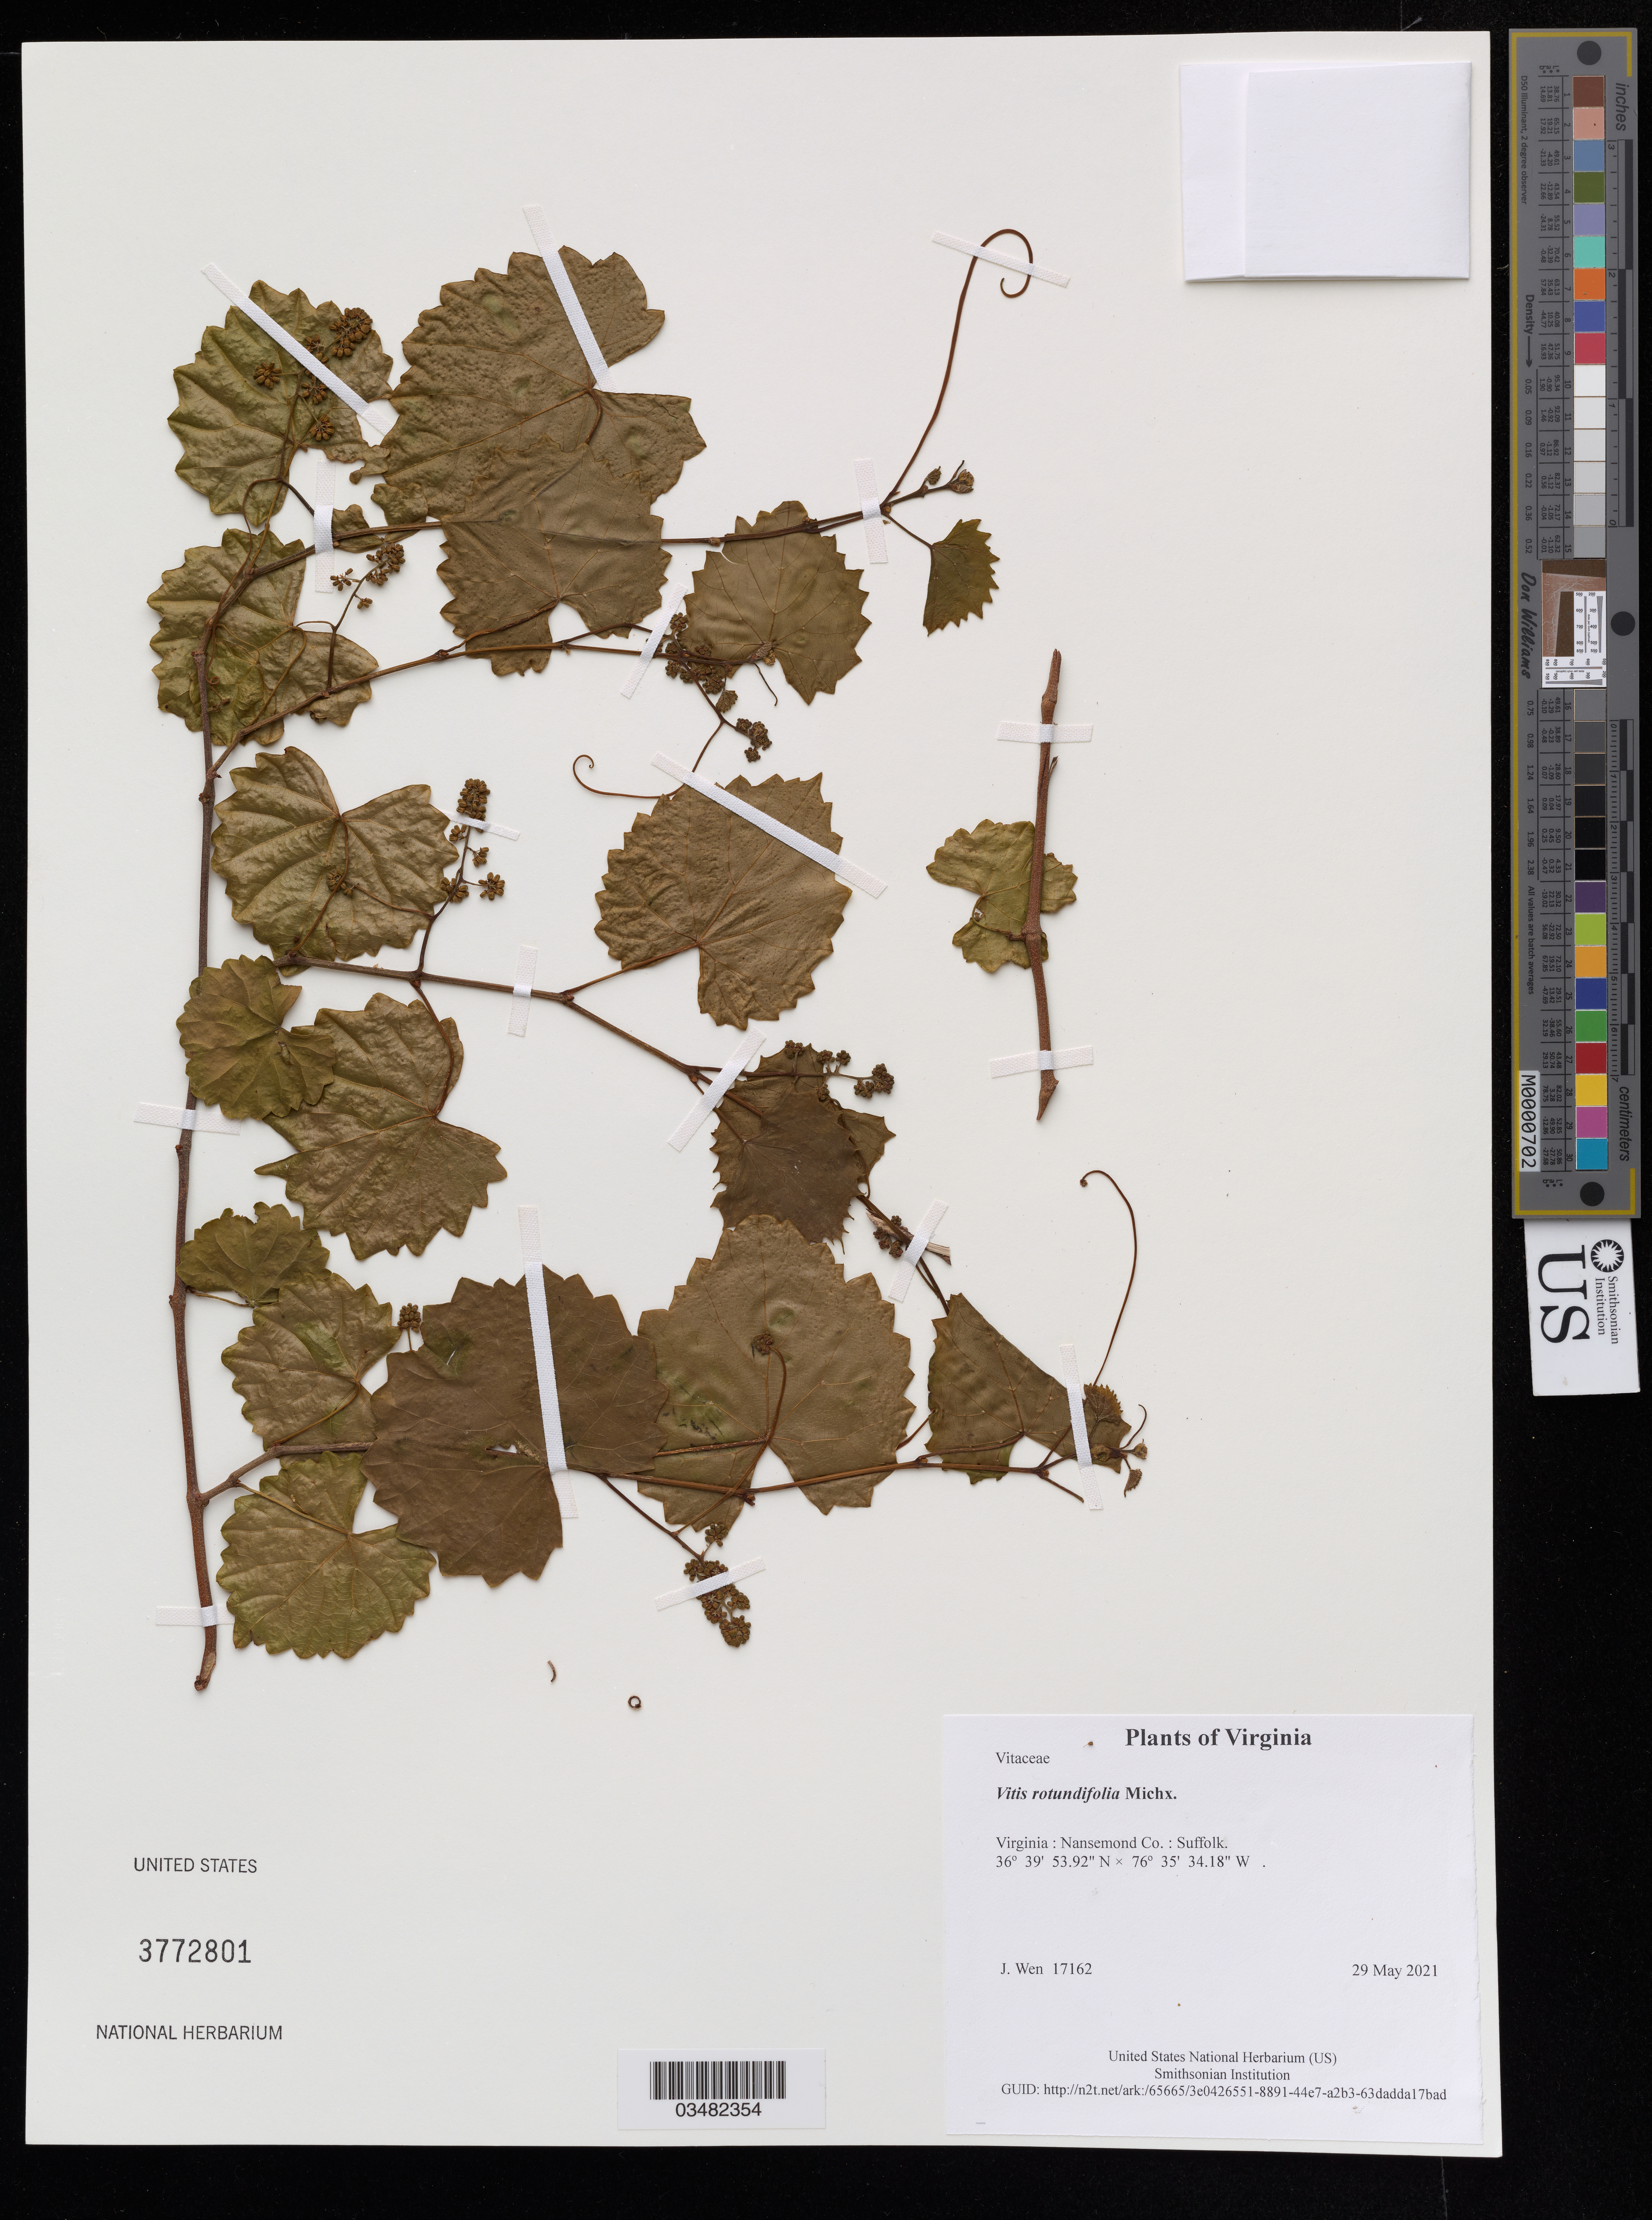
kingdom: Plantae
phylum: Tracheophyta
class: Magnoliopsida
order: Vitales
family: Vitaceae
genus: Vitis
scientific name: Vitis rotundifolia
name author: Michx.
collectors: J. Wen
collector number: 17162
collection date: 2021-05-29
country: United States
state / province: Virginia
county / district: Nansemond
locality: Suffolk.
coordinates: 36.664978 N, 76.592828 W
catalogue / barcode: US 3772801